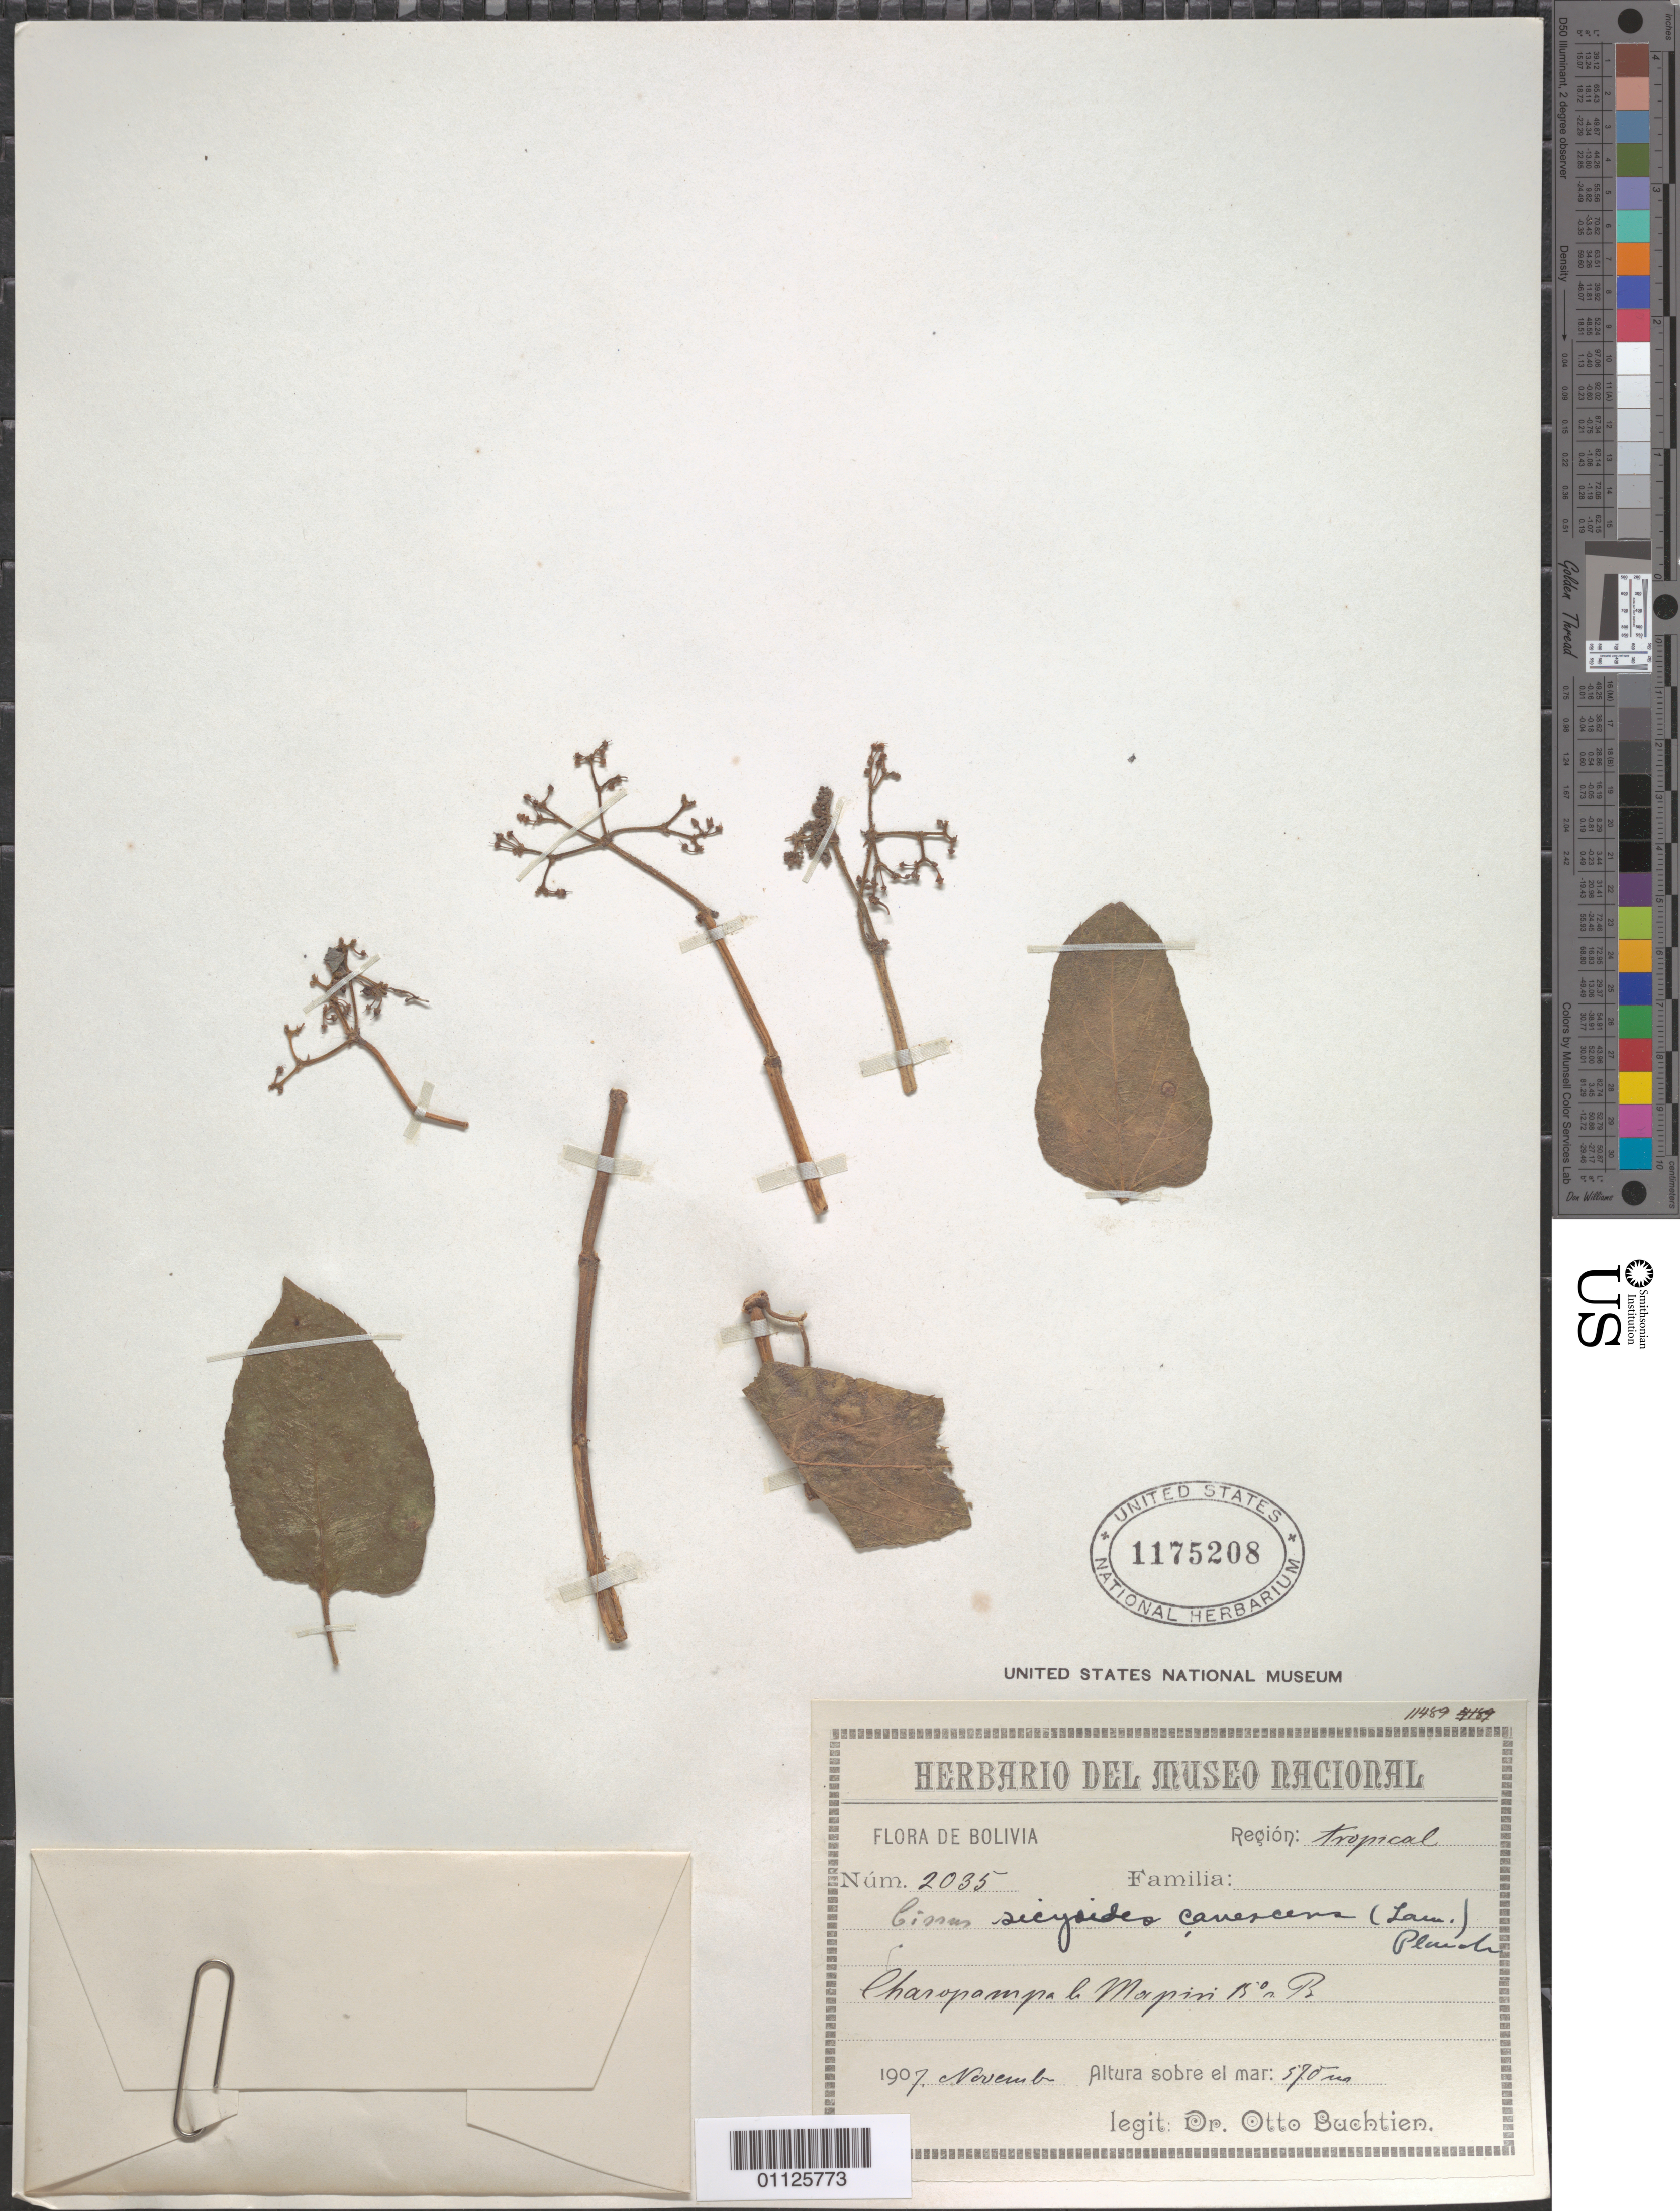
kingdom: Plantae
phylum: Tracheophyta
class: Magnoliopsida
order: Vitales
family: Vitaceae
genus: Cissus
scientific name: Cissus verticillata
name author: (L.) Nicolson & C.E. Jarvis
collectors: O. Buchtien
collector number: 2035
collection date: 1907-11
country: Bolivia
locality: Charopampa.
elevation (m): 570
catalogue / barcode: US 1175208